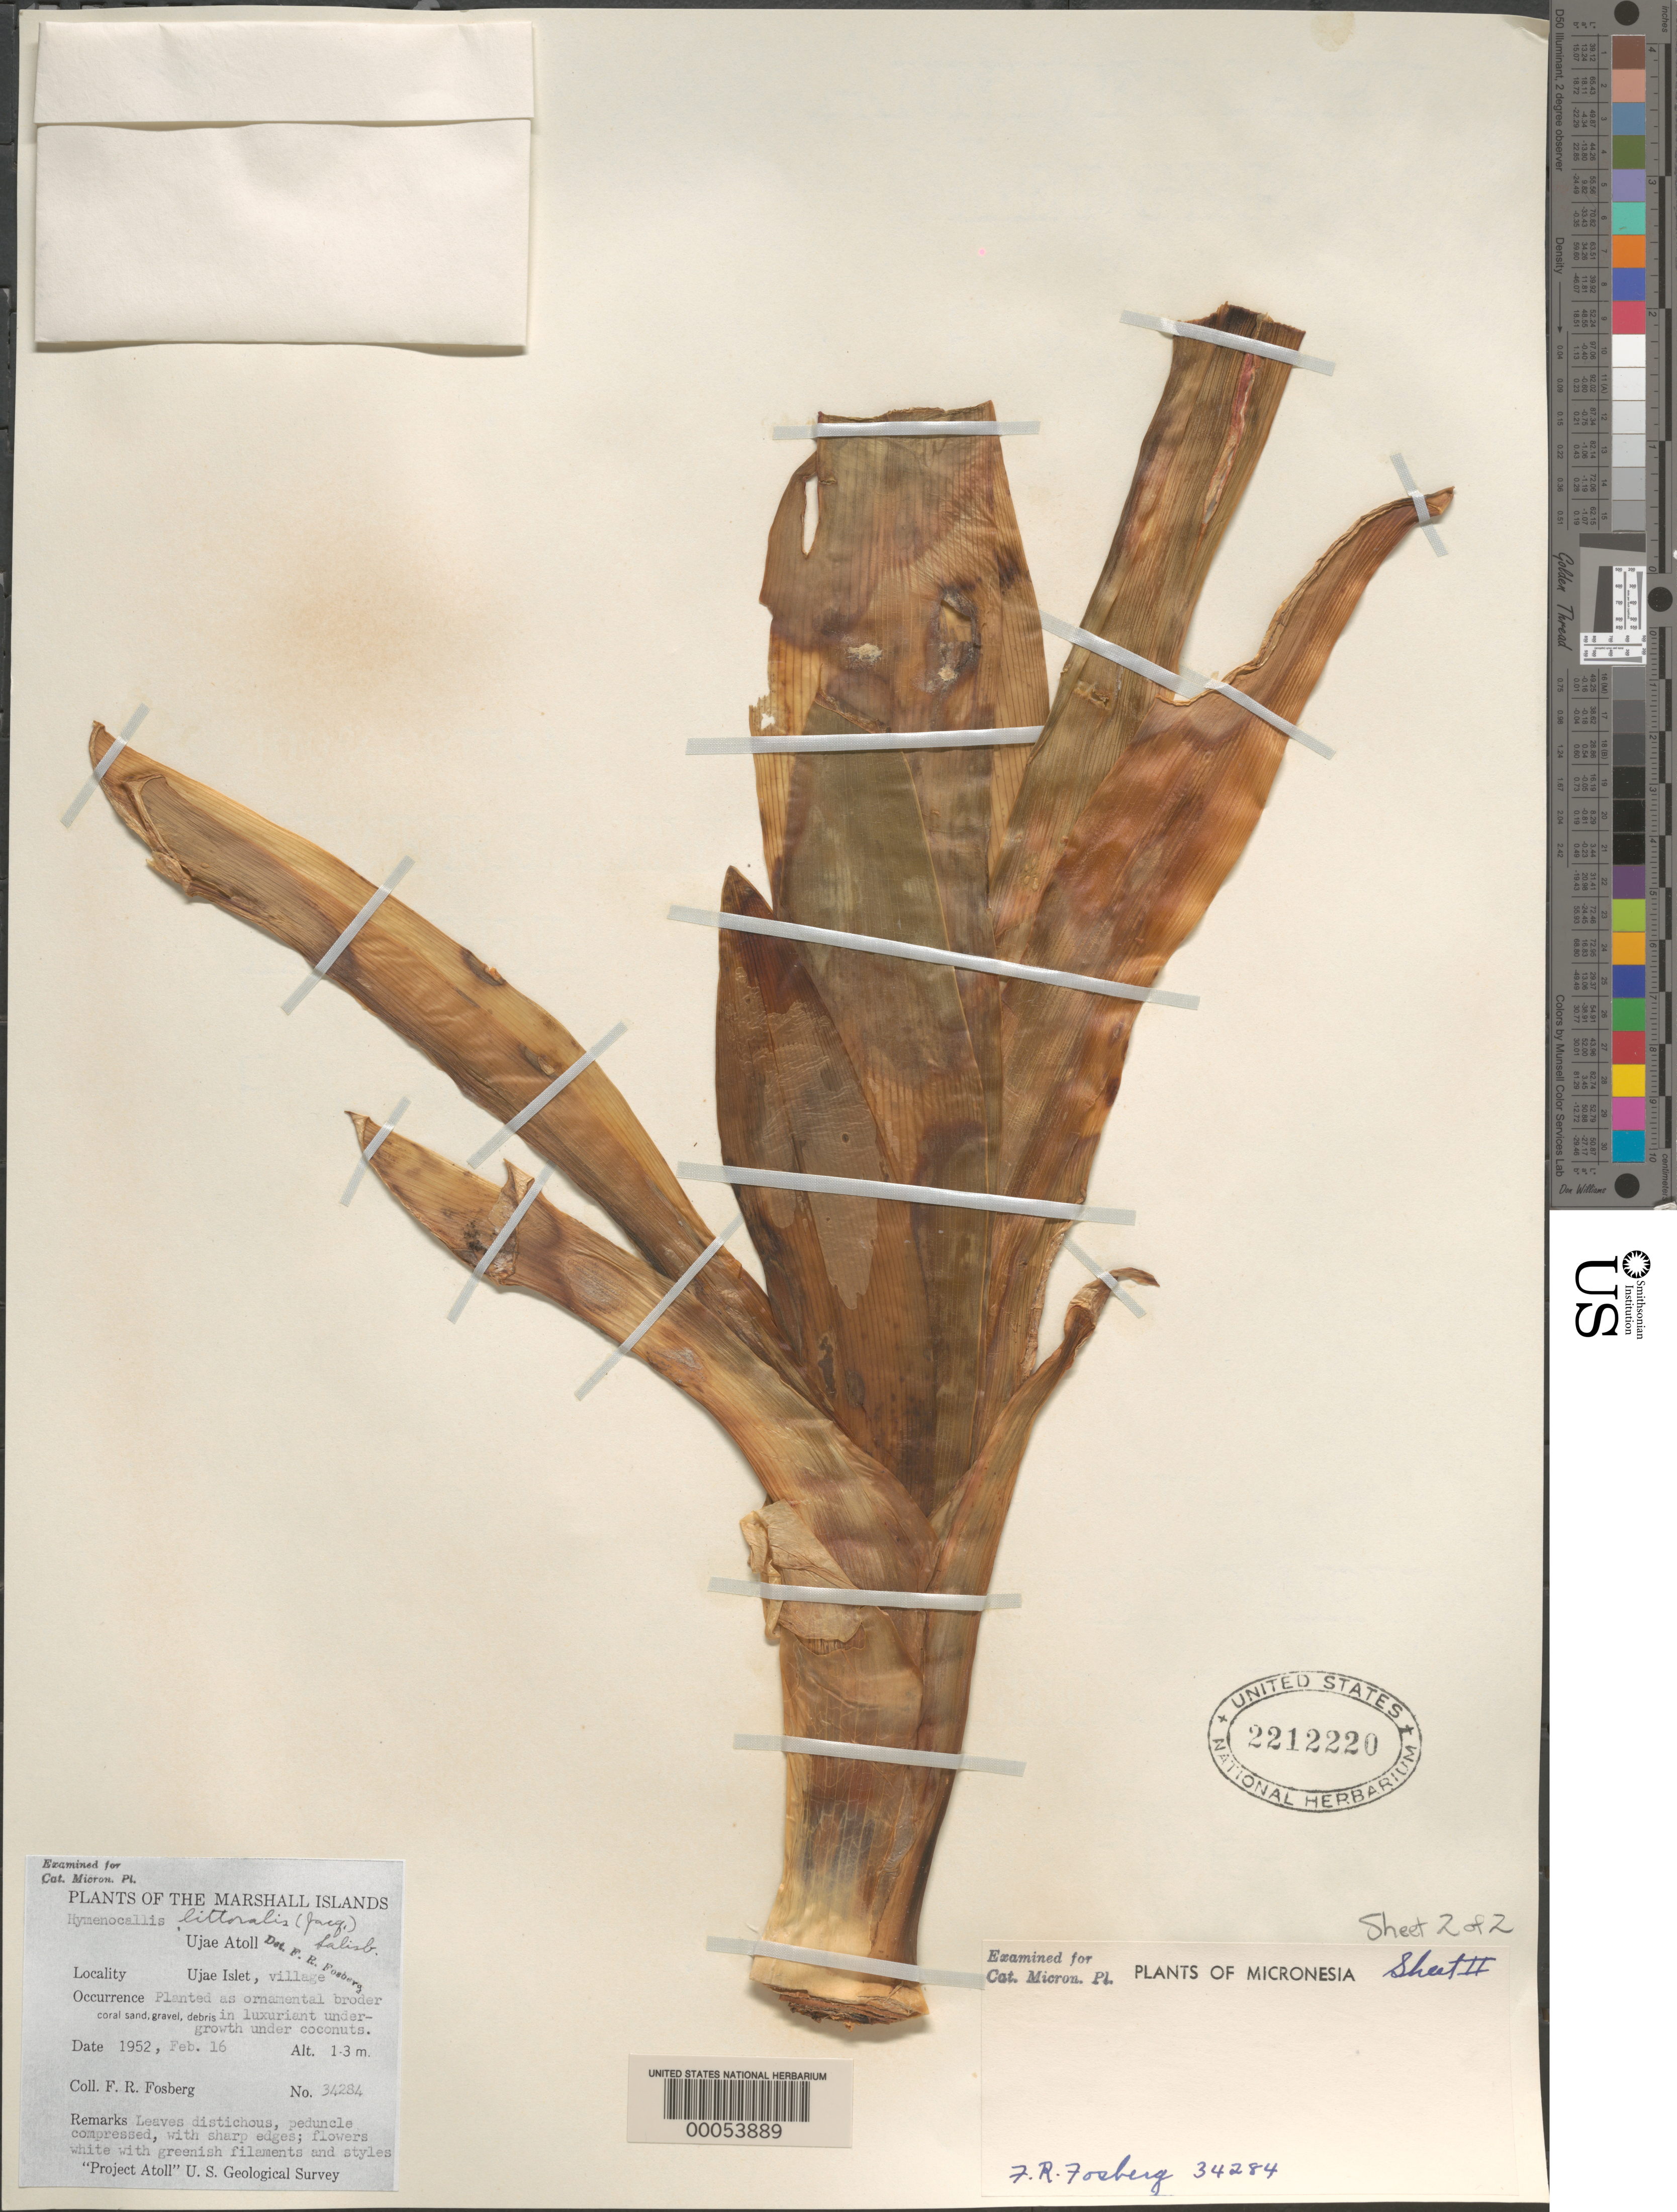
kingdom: Plantae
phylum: Tracheophyta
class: Liliopsida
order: Asparagales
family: Amaryllidaceae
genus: Hymenocallis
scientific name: Hymenocallis pedalis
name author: Herb.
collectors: F. R. Fosberg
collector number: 34284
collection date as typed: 16 Feb 1952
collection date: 1952-02-16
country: Marshall Islands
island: Ujae Atoll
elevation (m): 1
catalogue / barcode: US 2212220